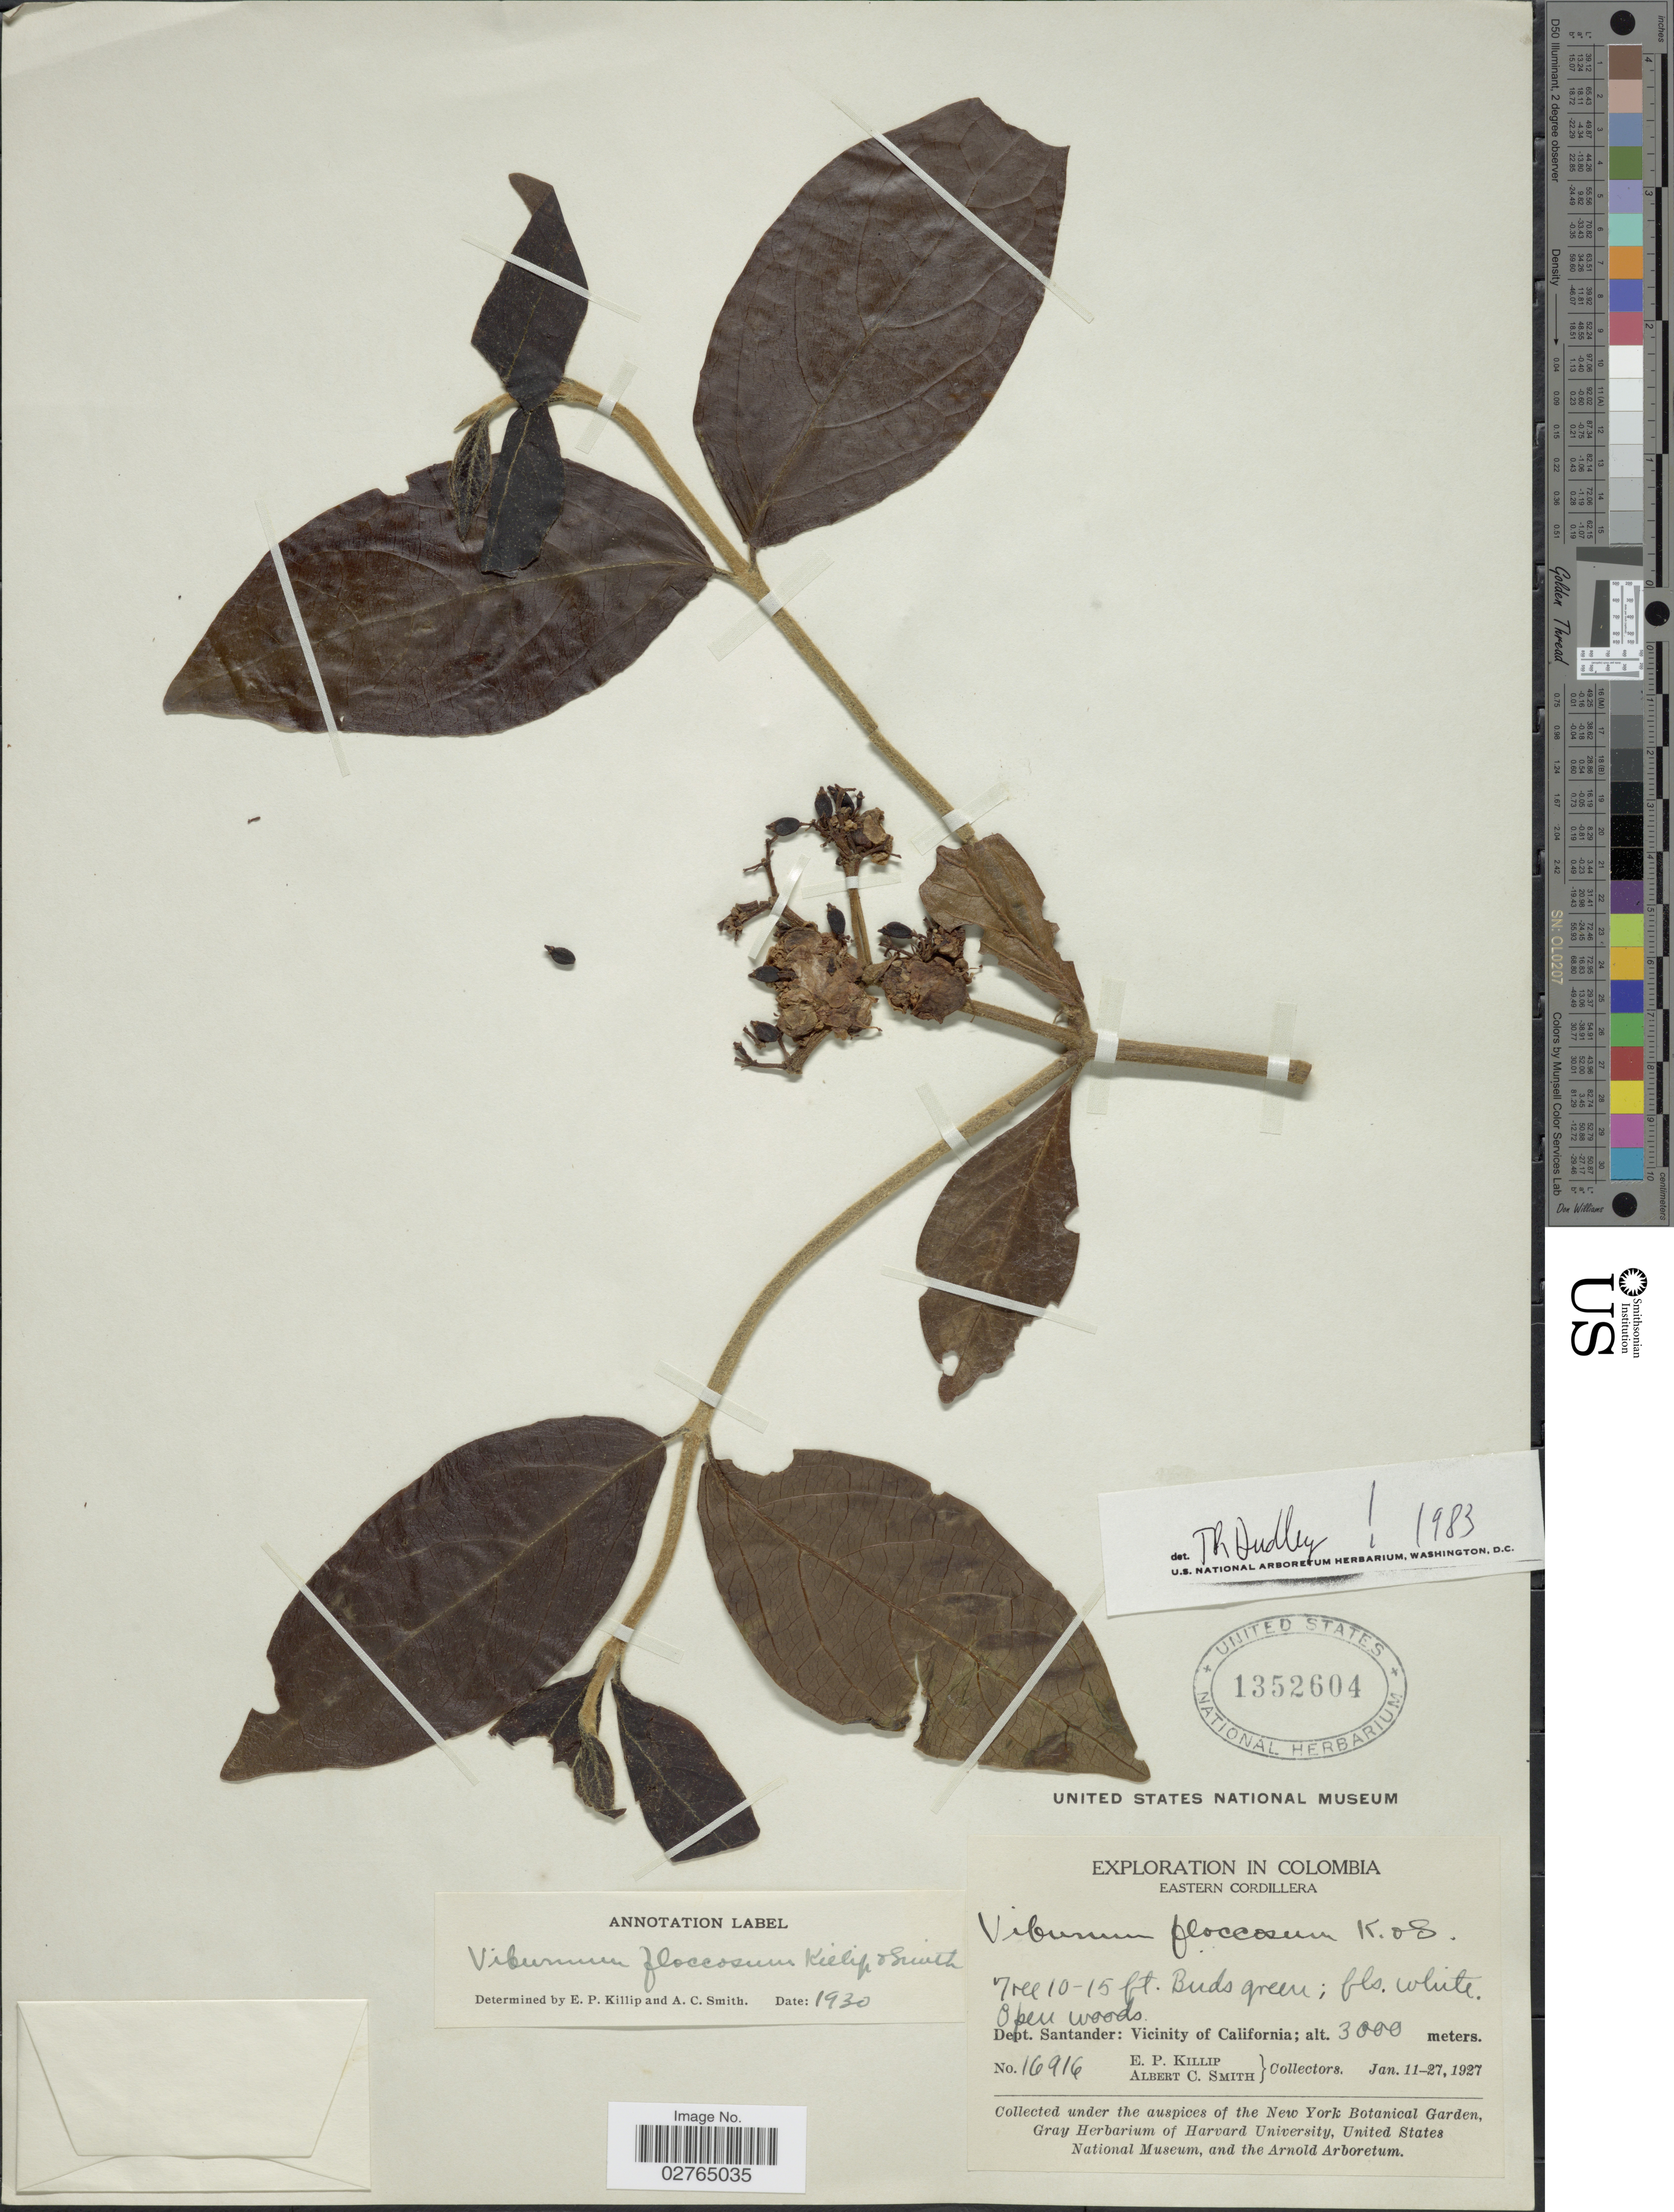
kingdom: Plantae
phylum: Tracheophyta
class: Magnoliopsida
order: Dipsacales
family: Viburnaceae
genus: Viburnum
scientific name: Viburnum floccosum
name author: Killip & A.C. Sm.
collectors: E. P. Killip & A. C. Smith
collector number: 16916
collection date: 1927-01-11/1927-01-27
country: Colombia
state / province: Santander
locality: Eastern Cordillera. Dept. Santander: Vicinity of California.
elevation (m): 3000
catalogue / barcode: US 1352604